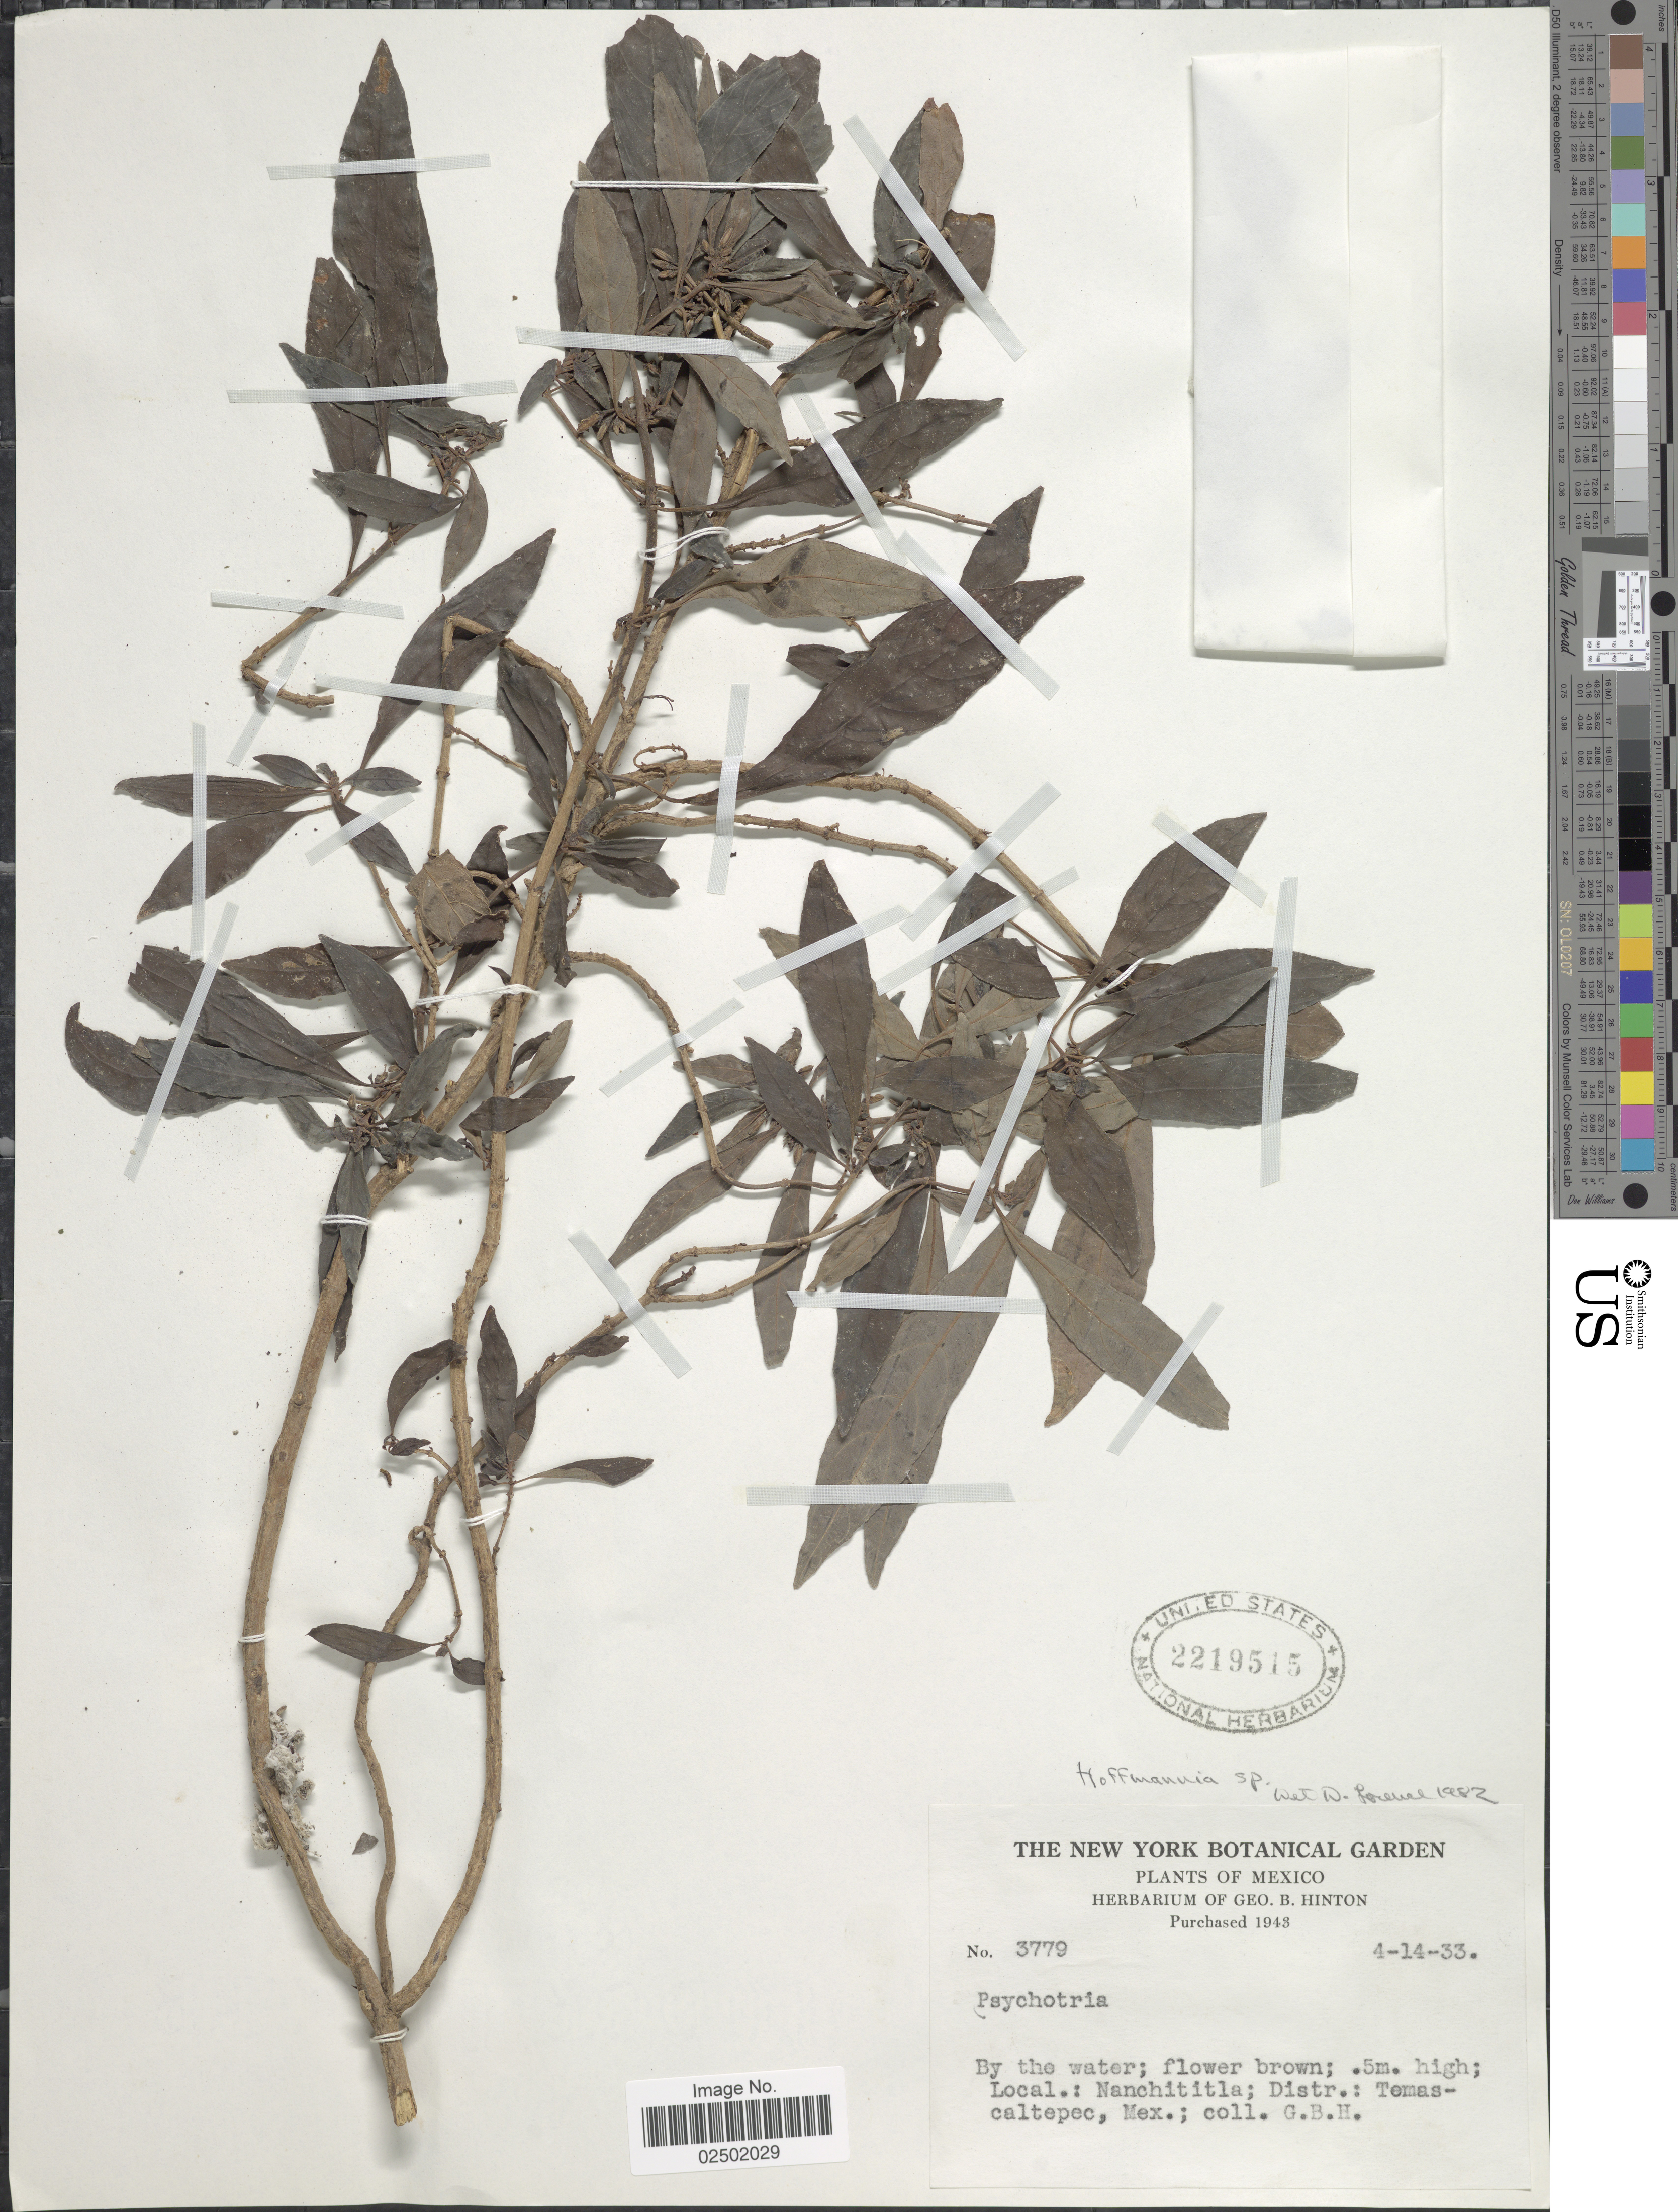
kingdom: Plantae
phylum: Tracheophyta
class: Magnoliopsida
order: Gentianales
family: Rubiaceae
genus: Hoffmannia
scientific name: Hoffmannia sp.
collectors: G. B. Hinton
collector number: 3779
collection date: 1933-04-14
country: Mexico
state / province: México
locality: Nanchititla; Distr.: Temascaltepec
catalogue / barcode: US 2219515